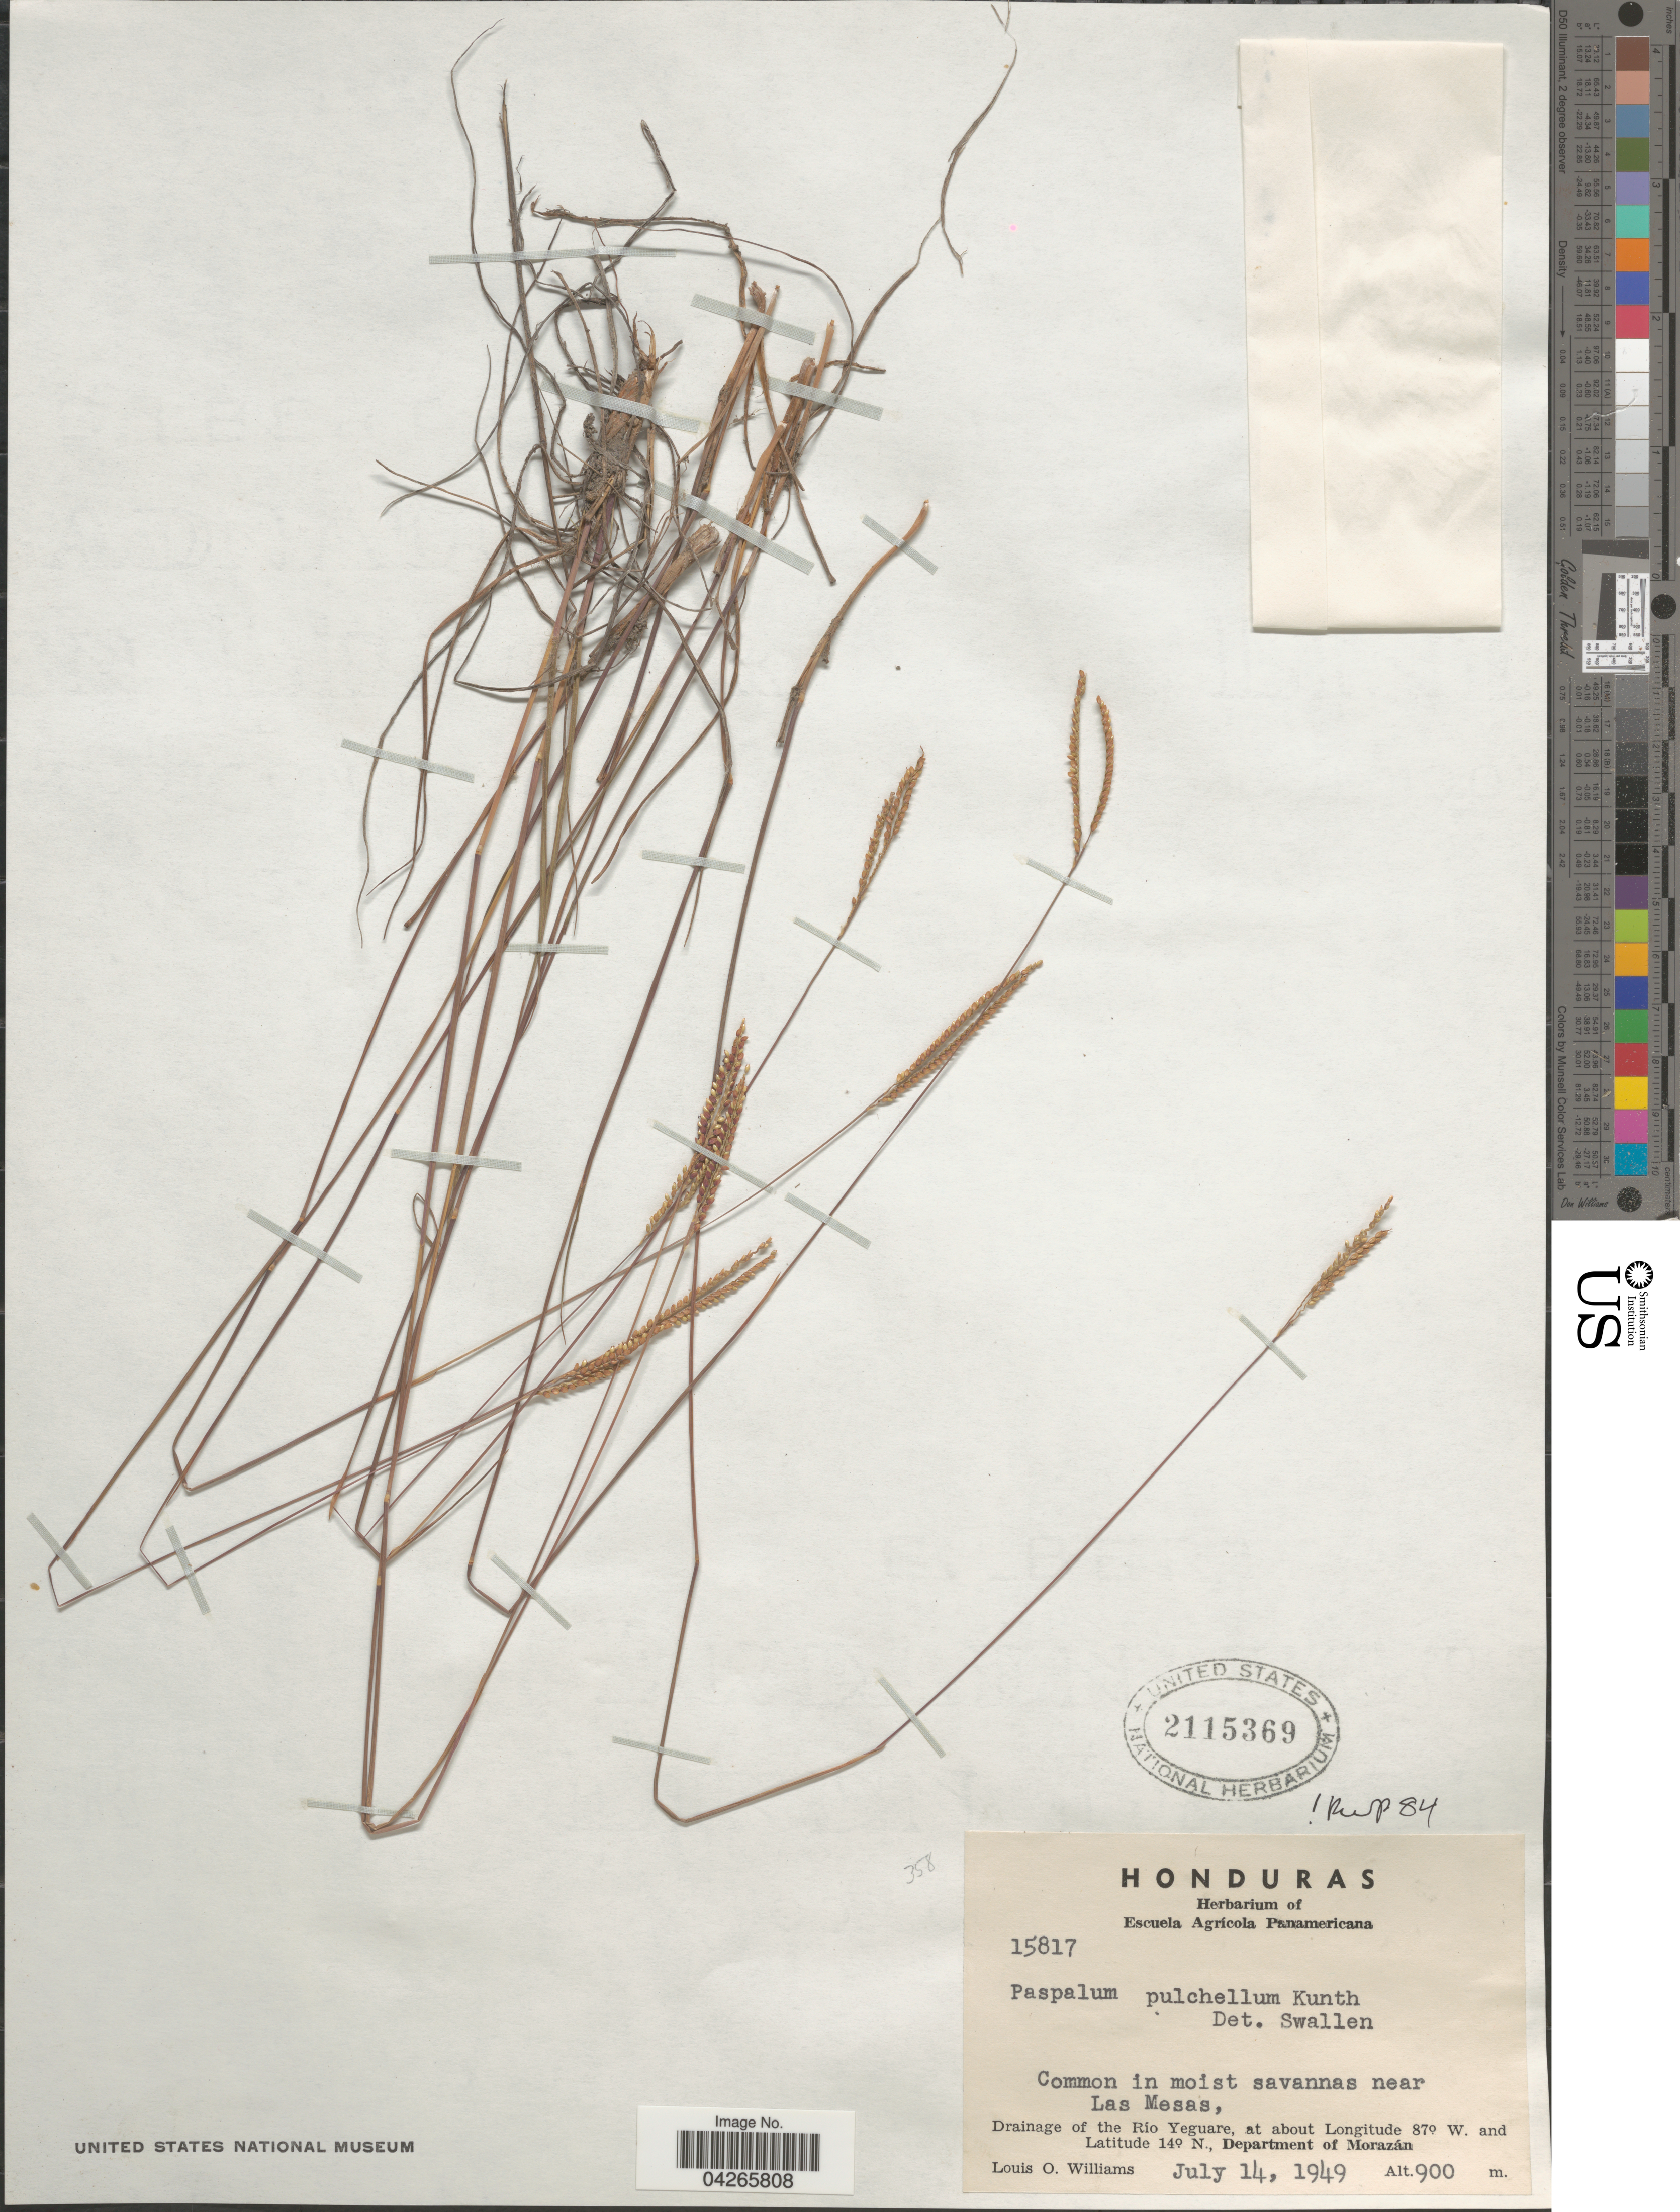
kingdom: Plantae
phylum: Tracheophyta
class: Liliopsida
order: Poales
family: Poaceae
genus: Paspalum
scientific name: Paspalum pulchellum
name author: Kunth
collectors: L. O. Williams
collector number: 15817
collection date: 1949-07-14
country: Honduras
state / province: Fco. Morazán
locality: Near Las Mesas, Drainage of the Río Yeguare, Department of Morazán.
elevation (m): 900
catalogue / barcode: US 2115369